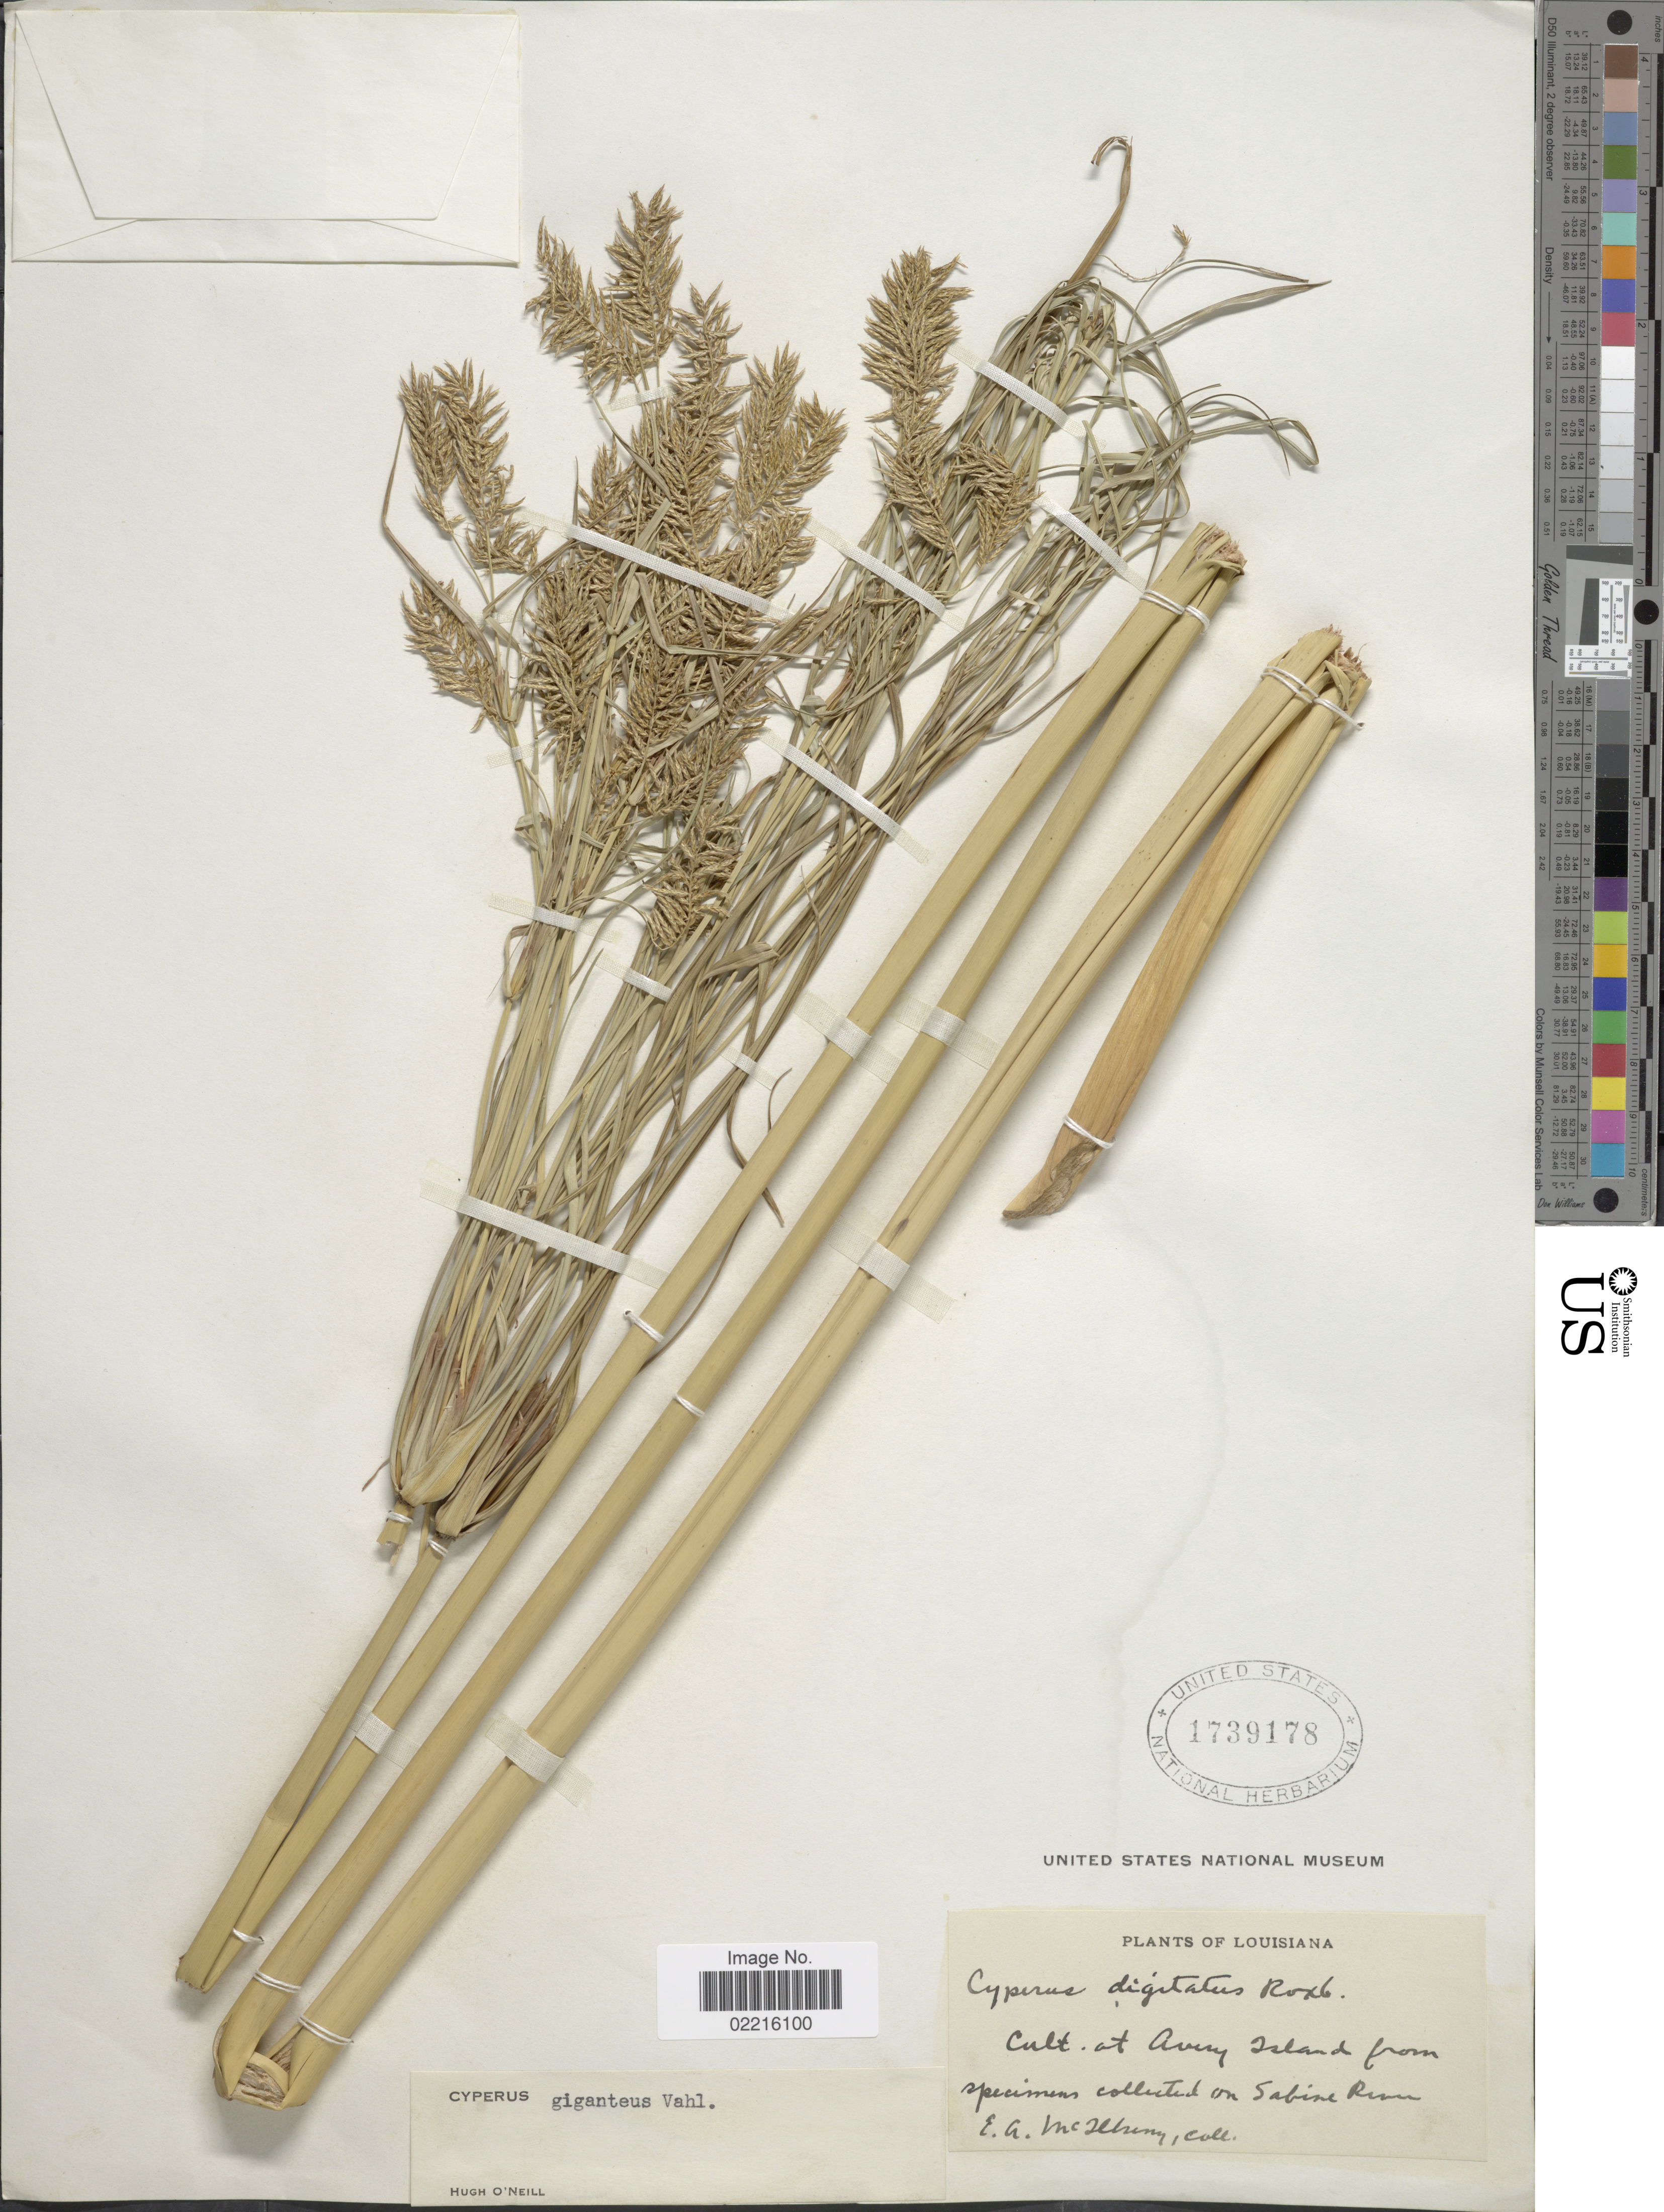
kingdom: Plantae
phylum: Tracheophyta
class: Liliopsida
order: Poales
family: Cyperaceae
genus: Cyperus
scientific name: Cyperus giganteus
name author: Vahl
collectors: E. McIlhenny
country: United States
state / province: Louisiana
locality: Cult. at Avery Island from specimen collected on Sabine River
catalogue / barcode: US 1739178